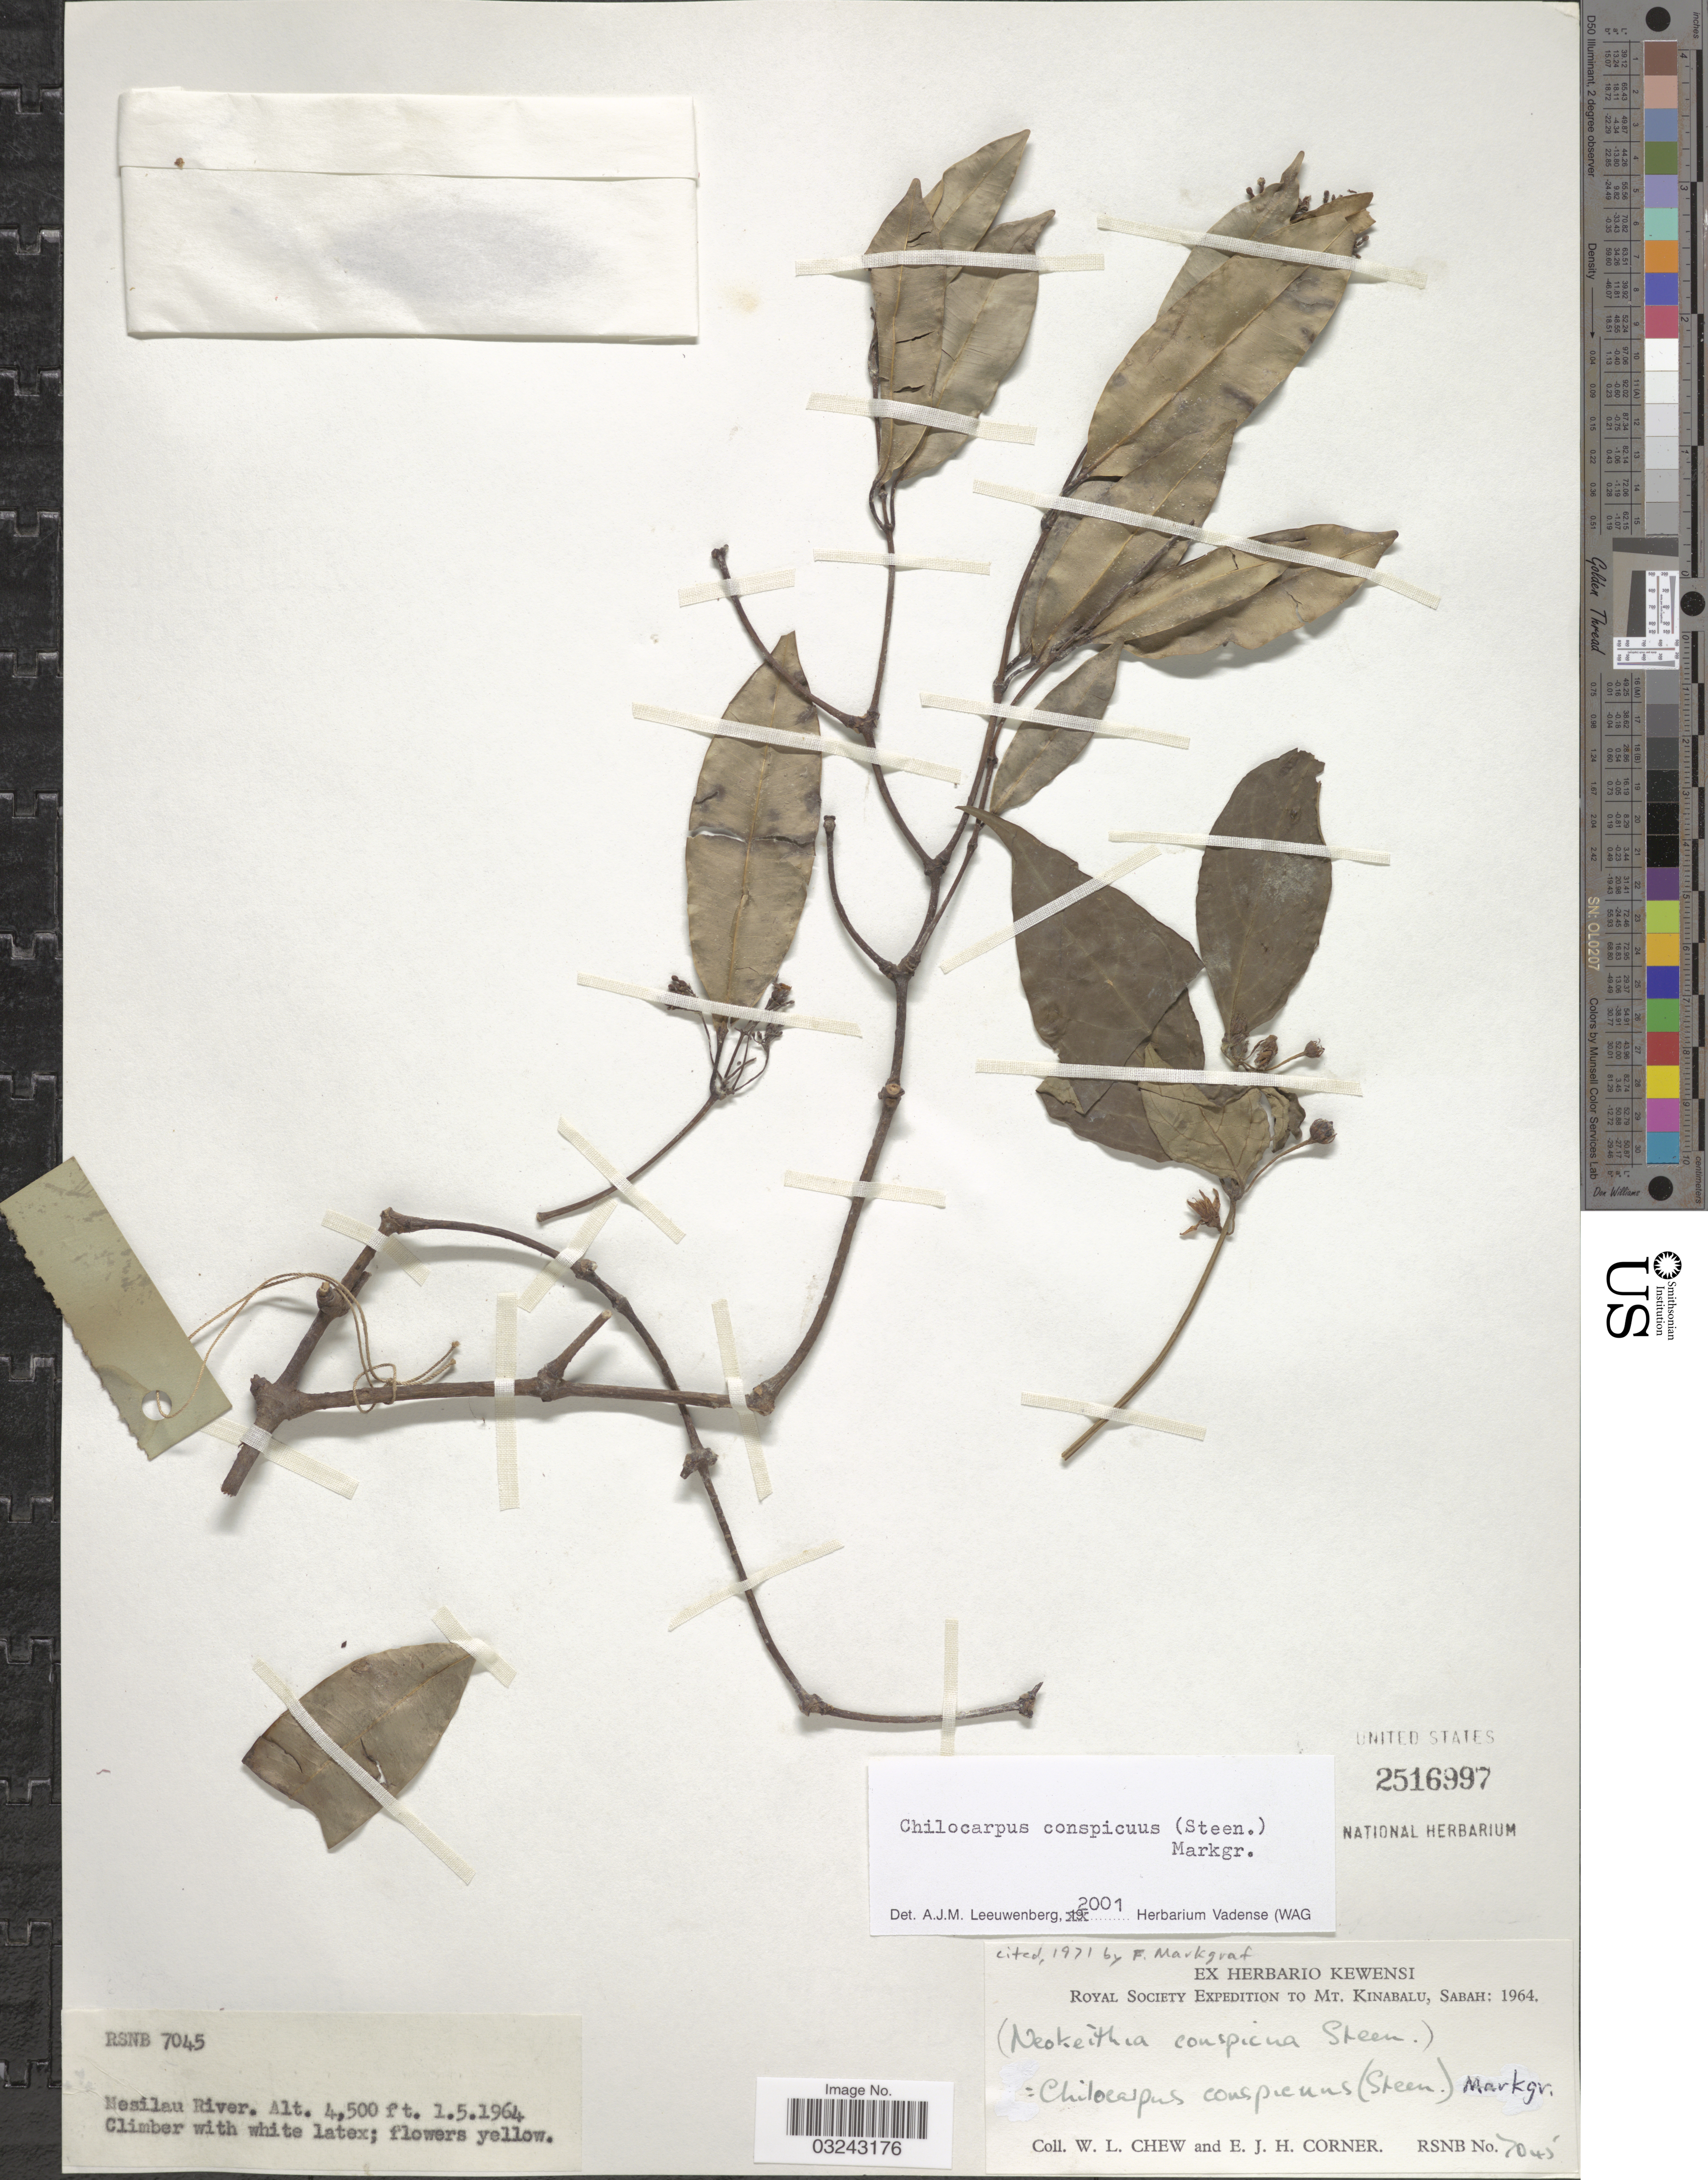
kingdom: Plantae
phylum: Tracheophyta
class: Magnoliopsida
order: Gentianales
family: Apocynaceae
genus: Chilocarpus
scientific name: Chilocarpus conspicuus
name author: (Steenis) Markgr.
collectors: W. Chew & E. Corner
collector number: RSNB7045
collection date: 1964-05-01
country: Malaysia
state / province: Sabah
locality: Mt. Kinabalu, Sabah. Mesilau River.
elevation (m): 1372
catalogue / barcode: US 2516997